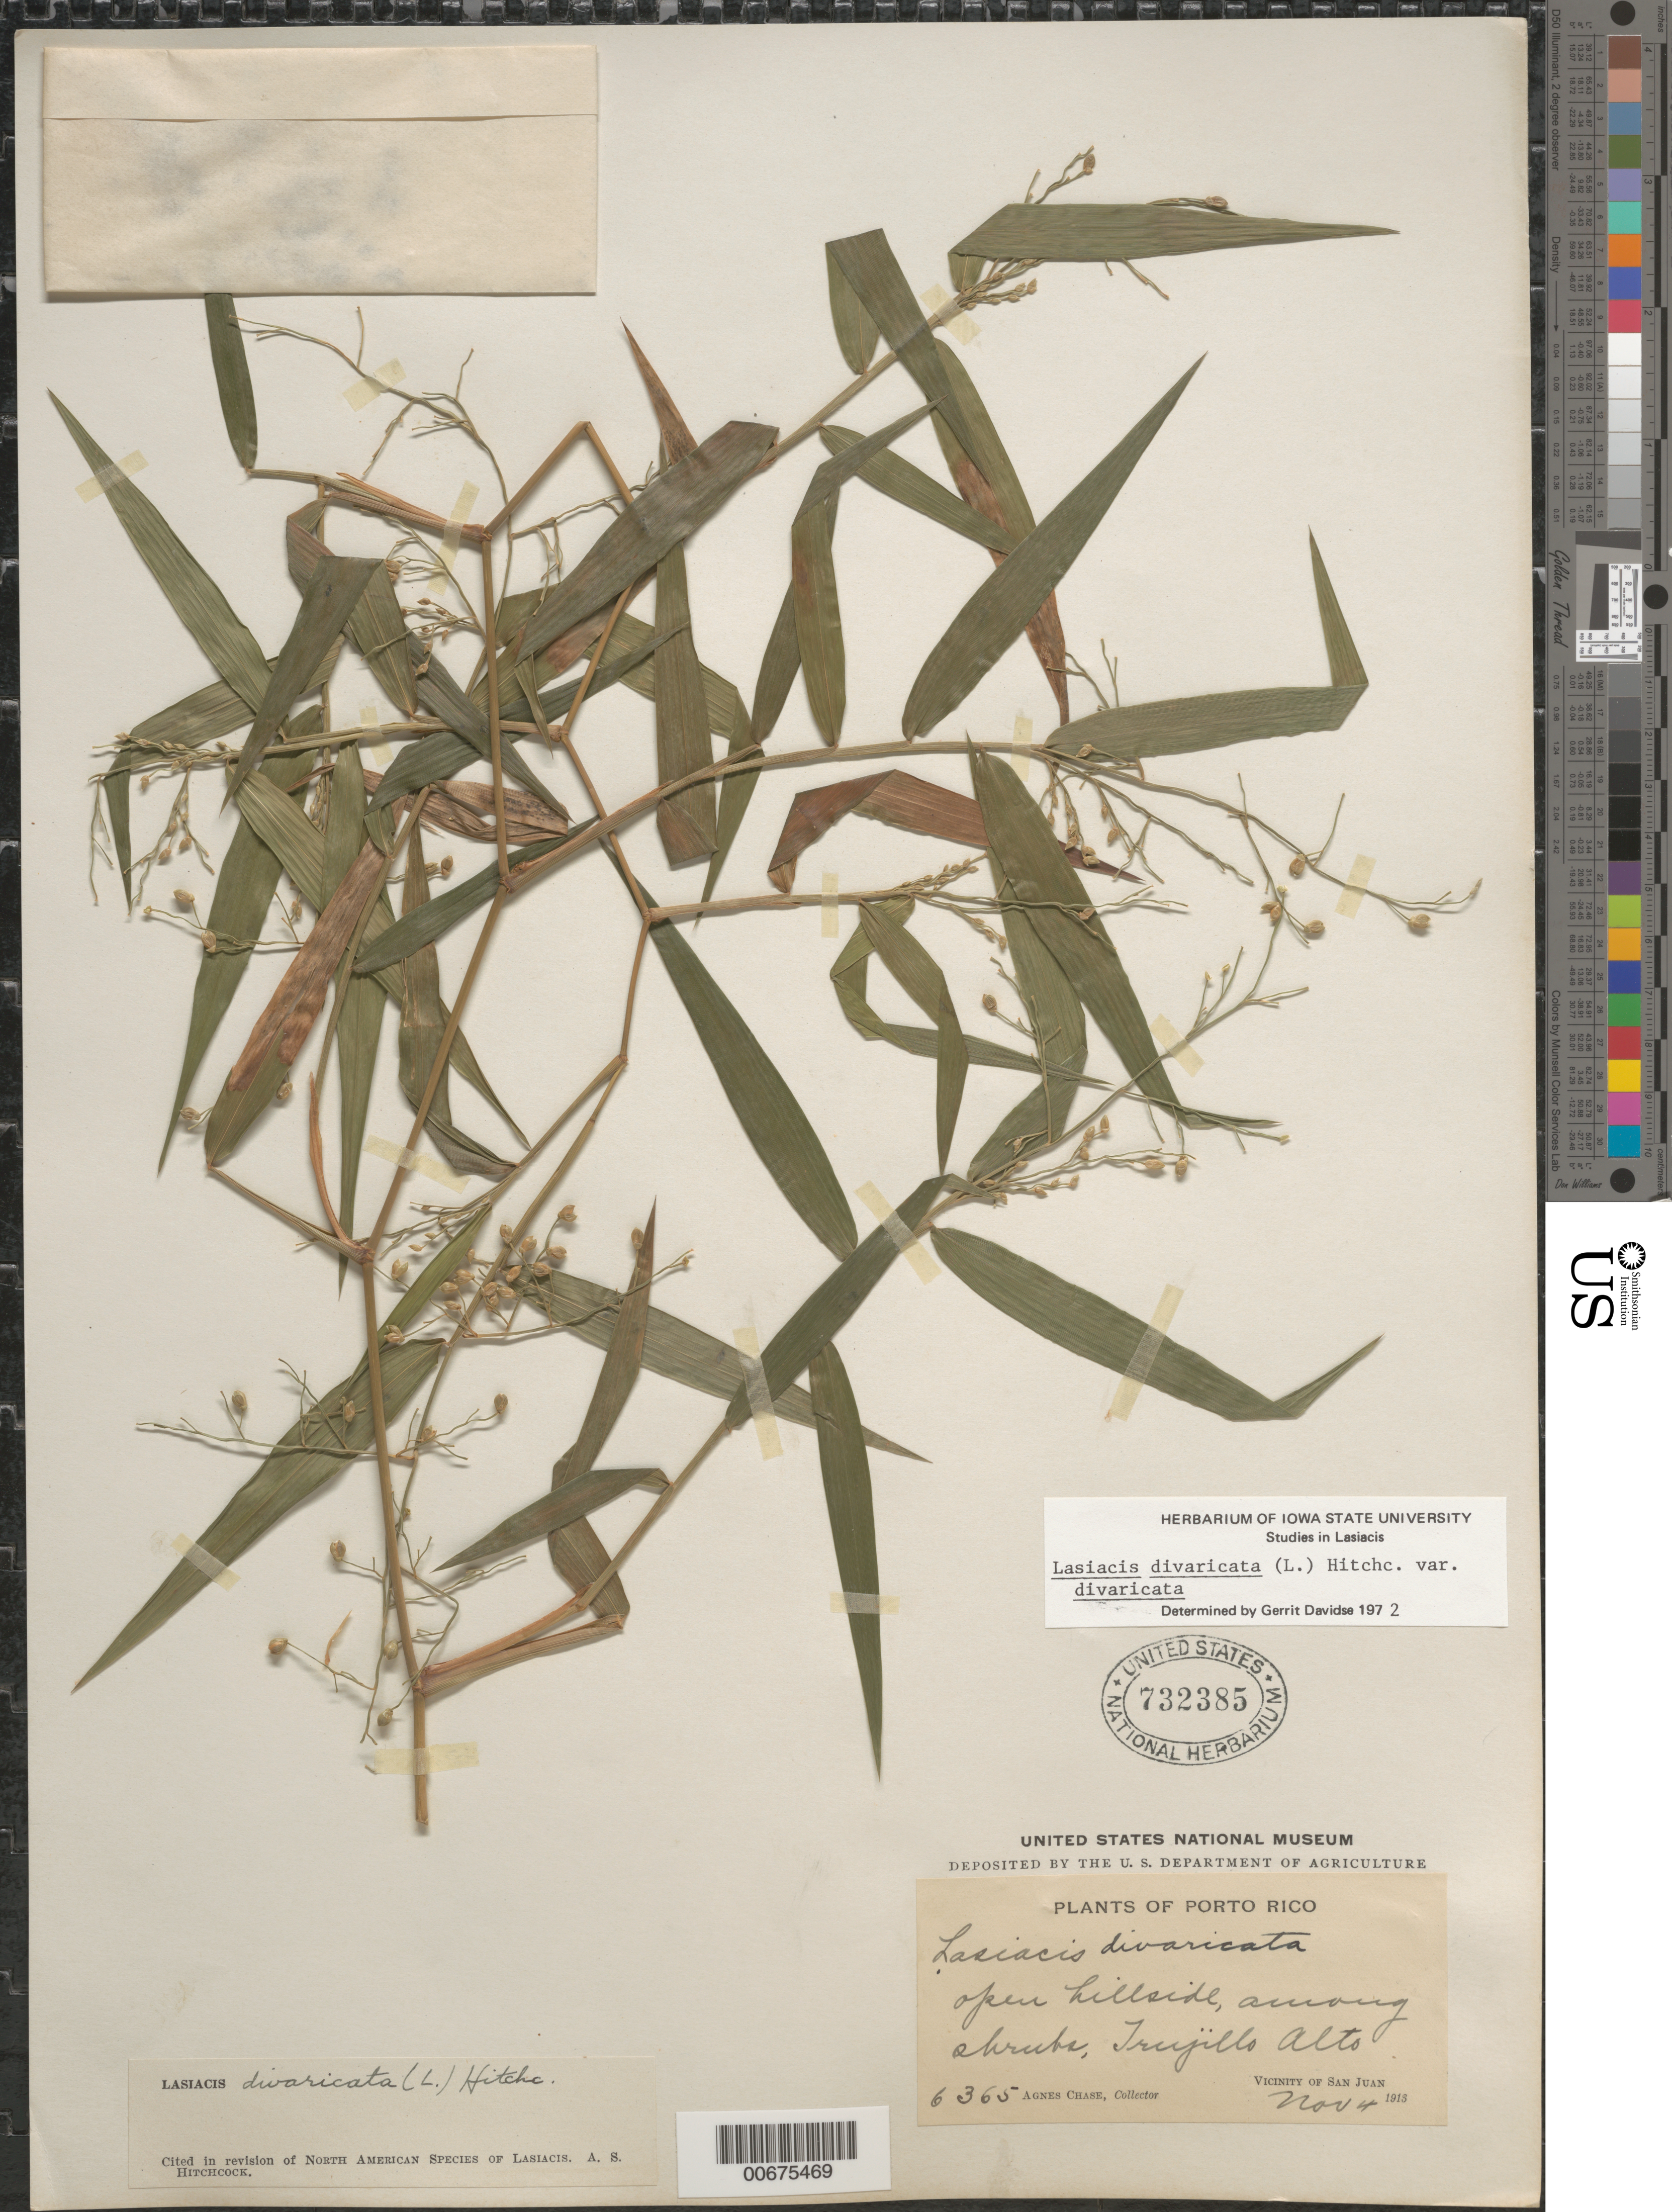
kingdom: Plantae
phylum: Tracheophyta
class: Liliopsida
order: Poales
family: Poaceae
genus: Lasiacis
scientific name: Lasiacis divaricata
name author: (L.) Hitchc.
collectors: A. Chase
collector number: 6365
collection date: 1913-11-04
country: Puerto Rico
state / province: San Juan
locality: Porto Rico. Open hillside, among shrubs, Trujillo Alto. Vicinity of San Juan.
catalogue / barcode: US 732385